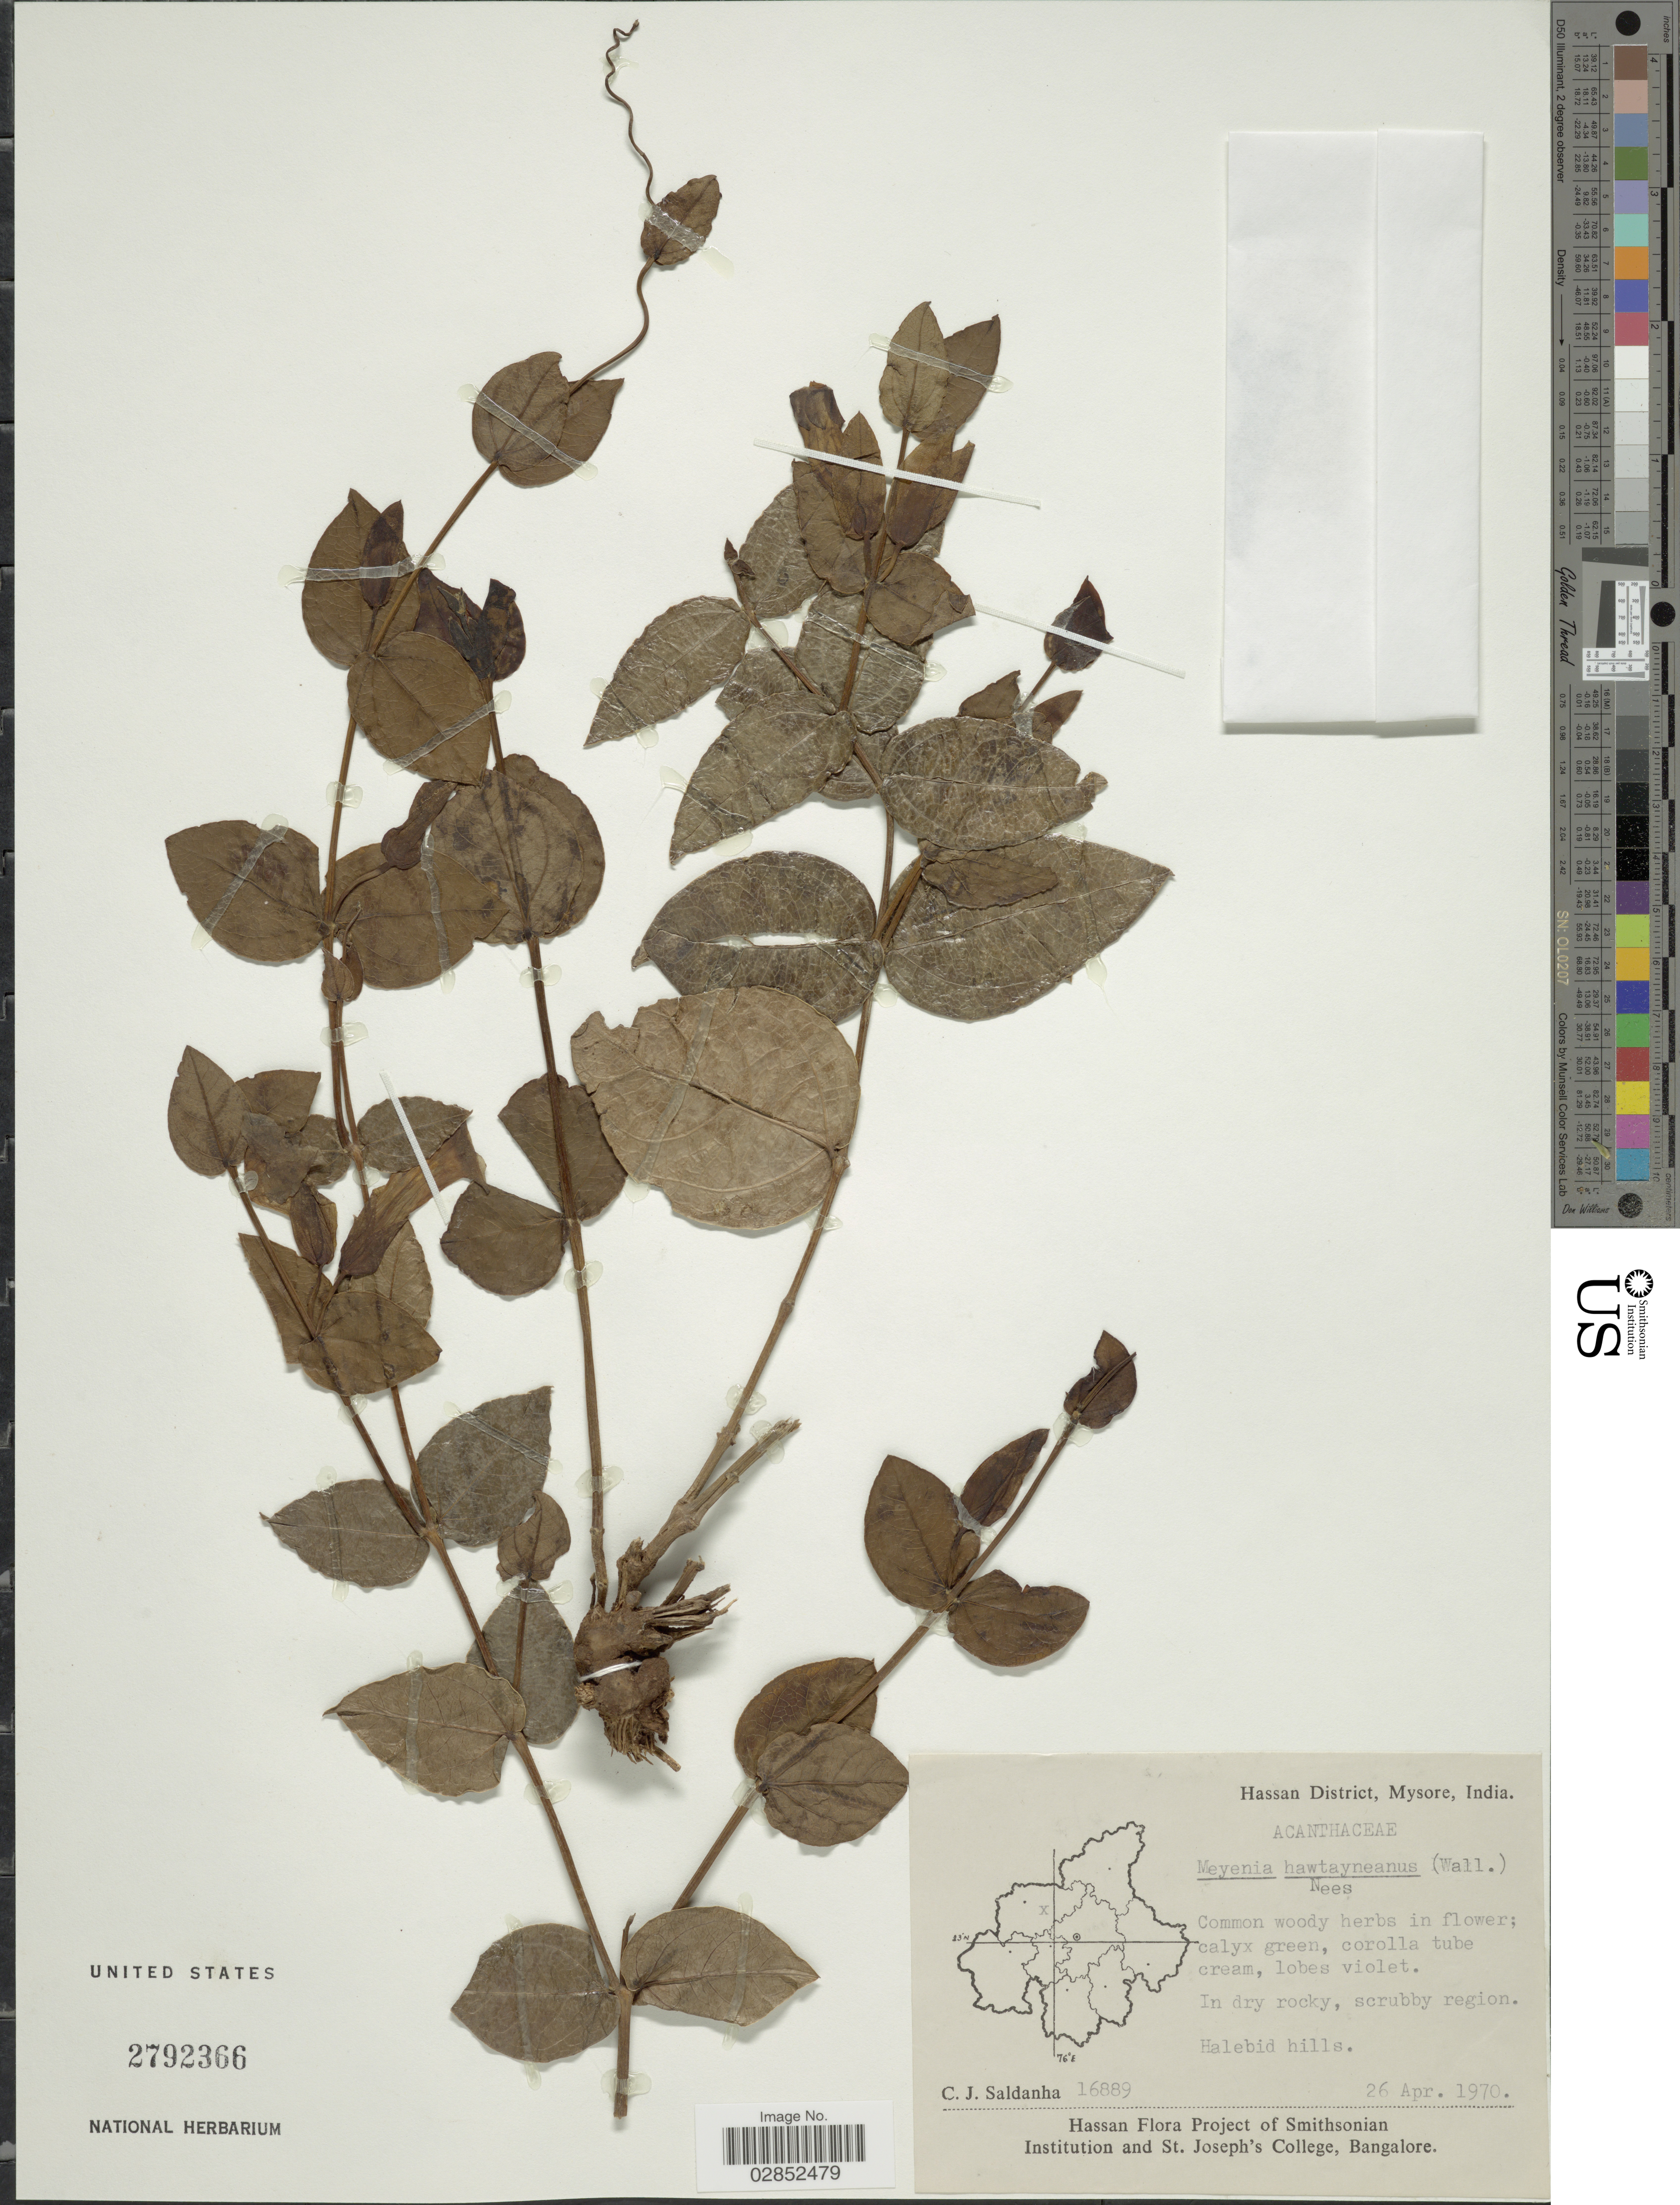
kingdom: Plantae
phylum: Tracheophyta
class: Magnoliopsida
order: Lamiales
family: Acanthaceae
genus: Meyenia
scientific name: Meyenia hawtayneana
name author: Nees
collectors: C. J. Saldanha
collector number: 16889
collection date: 1970-04-26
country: India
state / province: Karnataka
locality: Hassan District, Mysore, India, Halebid hills.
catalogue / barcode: US 2792366